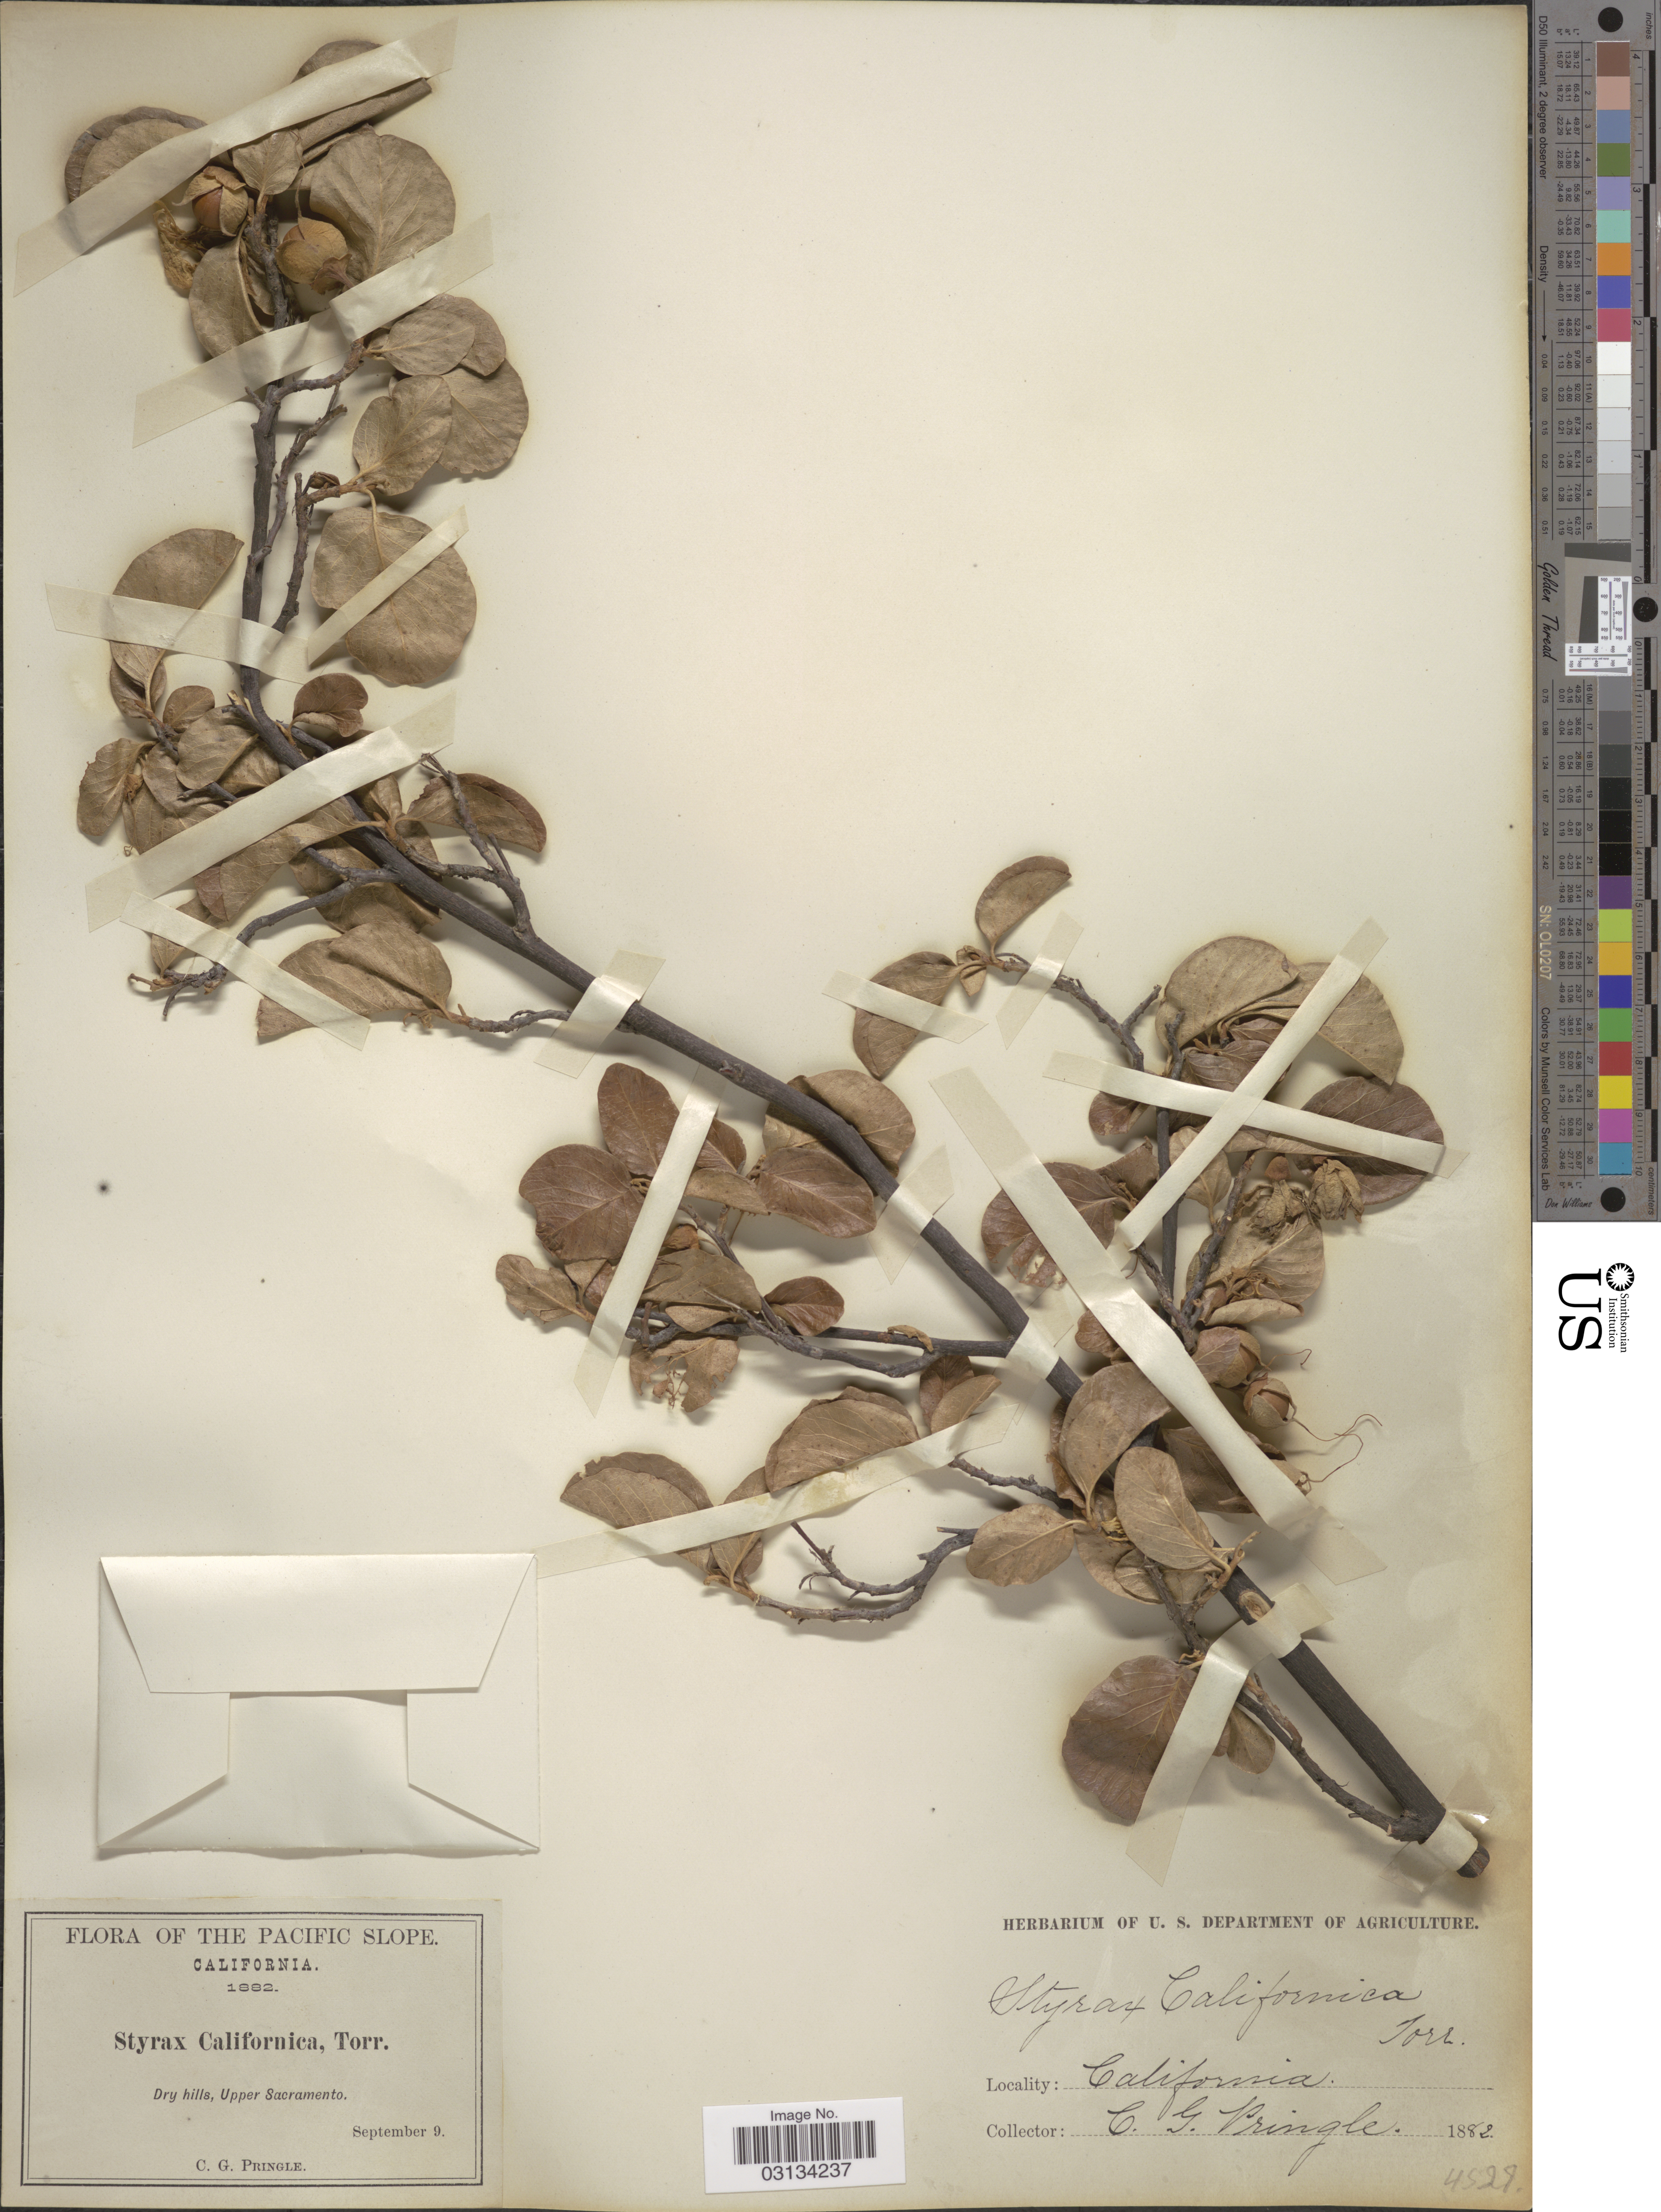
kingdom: Plantae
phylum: Tracheophyta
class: Magnoliopsida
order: Ericales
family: Styracaceae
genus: Styrax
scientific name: Styrax californicus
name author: Torr.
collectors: C. G. Pringle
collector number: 4529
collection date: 1882-09-09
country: United States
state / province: California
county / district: Sacramento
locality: The Pacific Slope. Dry hills, Upper Sacramento.